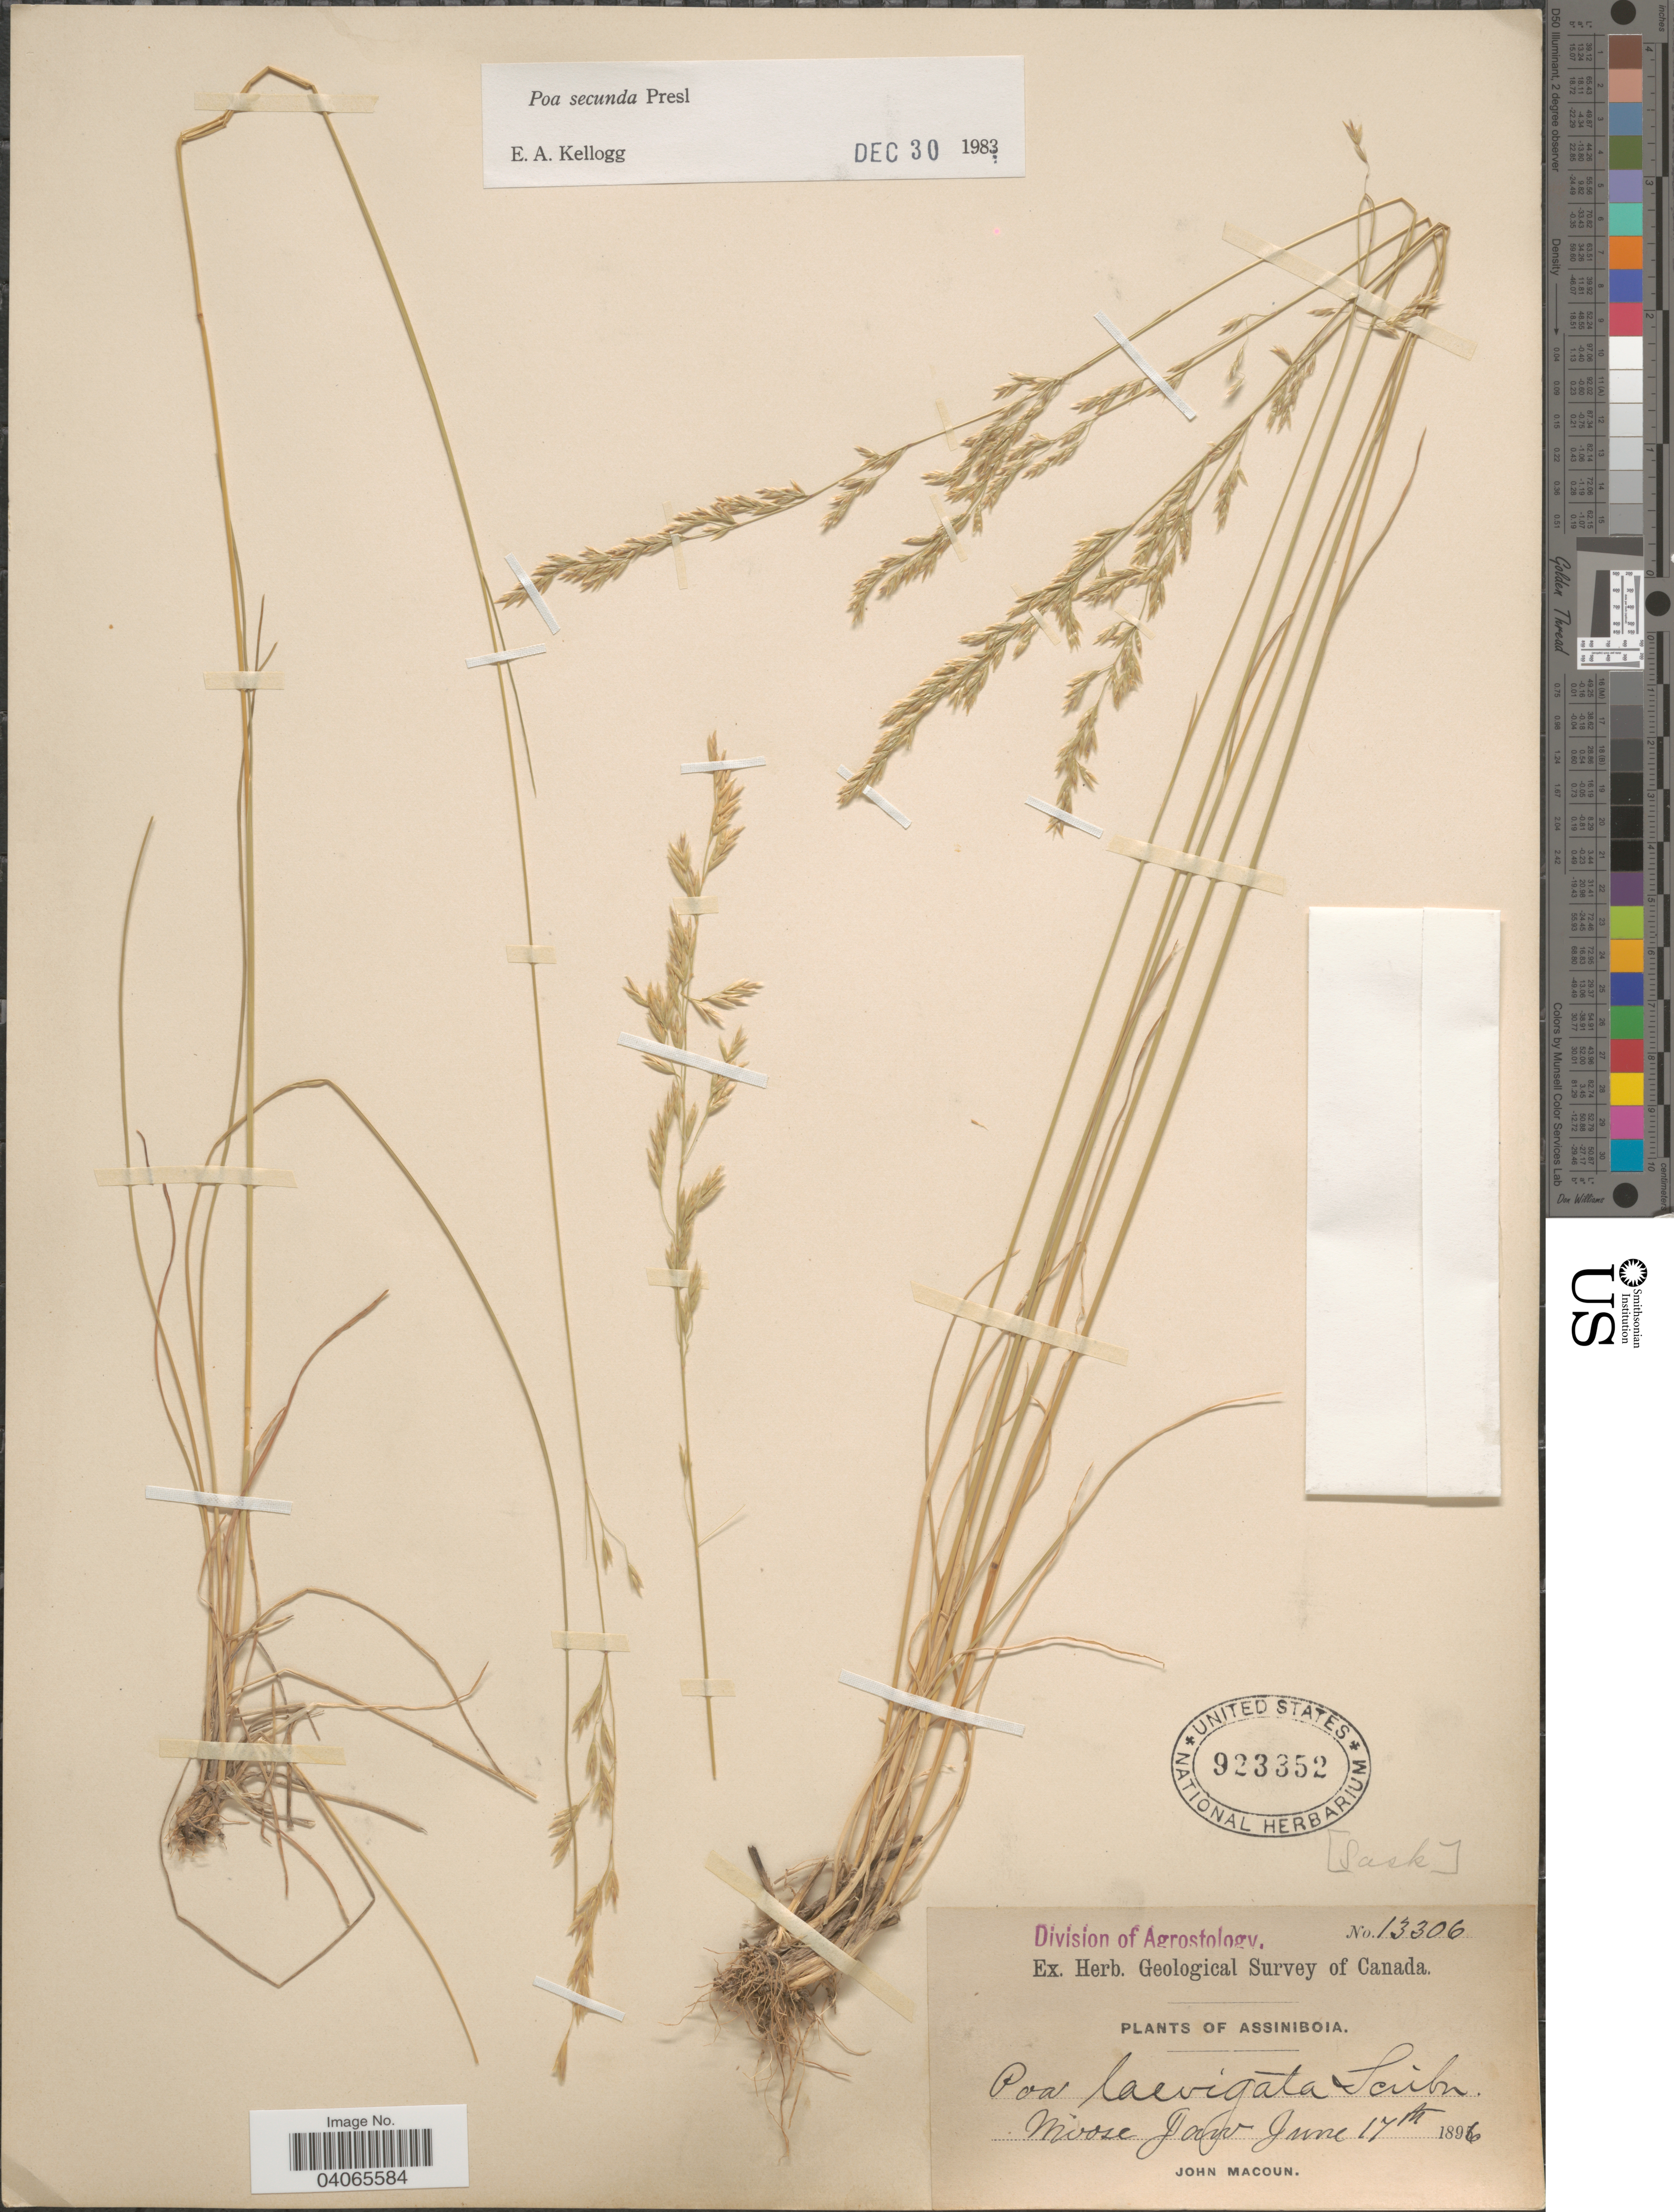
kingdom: Plantae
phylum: Tracheophyta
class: Liliopsida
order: Poales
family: Poaceae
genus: Poa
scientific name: Poa secunda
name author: J. Presl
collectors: J. Macoun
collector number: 13306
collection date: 1896-06-17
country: Canada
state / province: Saskatchewan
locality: Herb. Geological Survey of Canada. Moose Jaw.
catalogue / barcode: US 923352